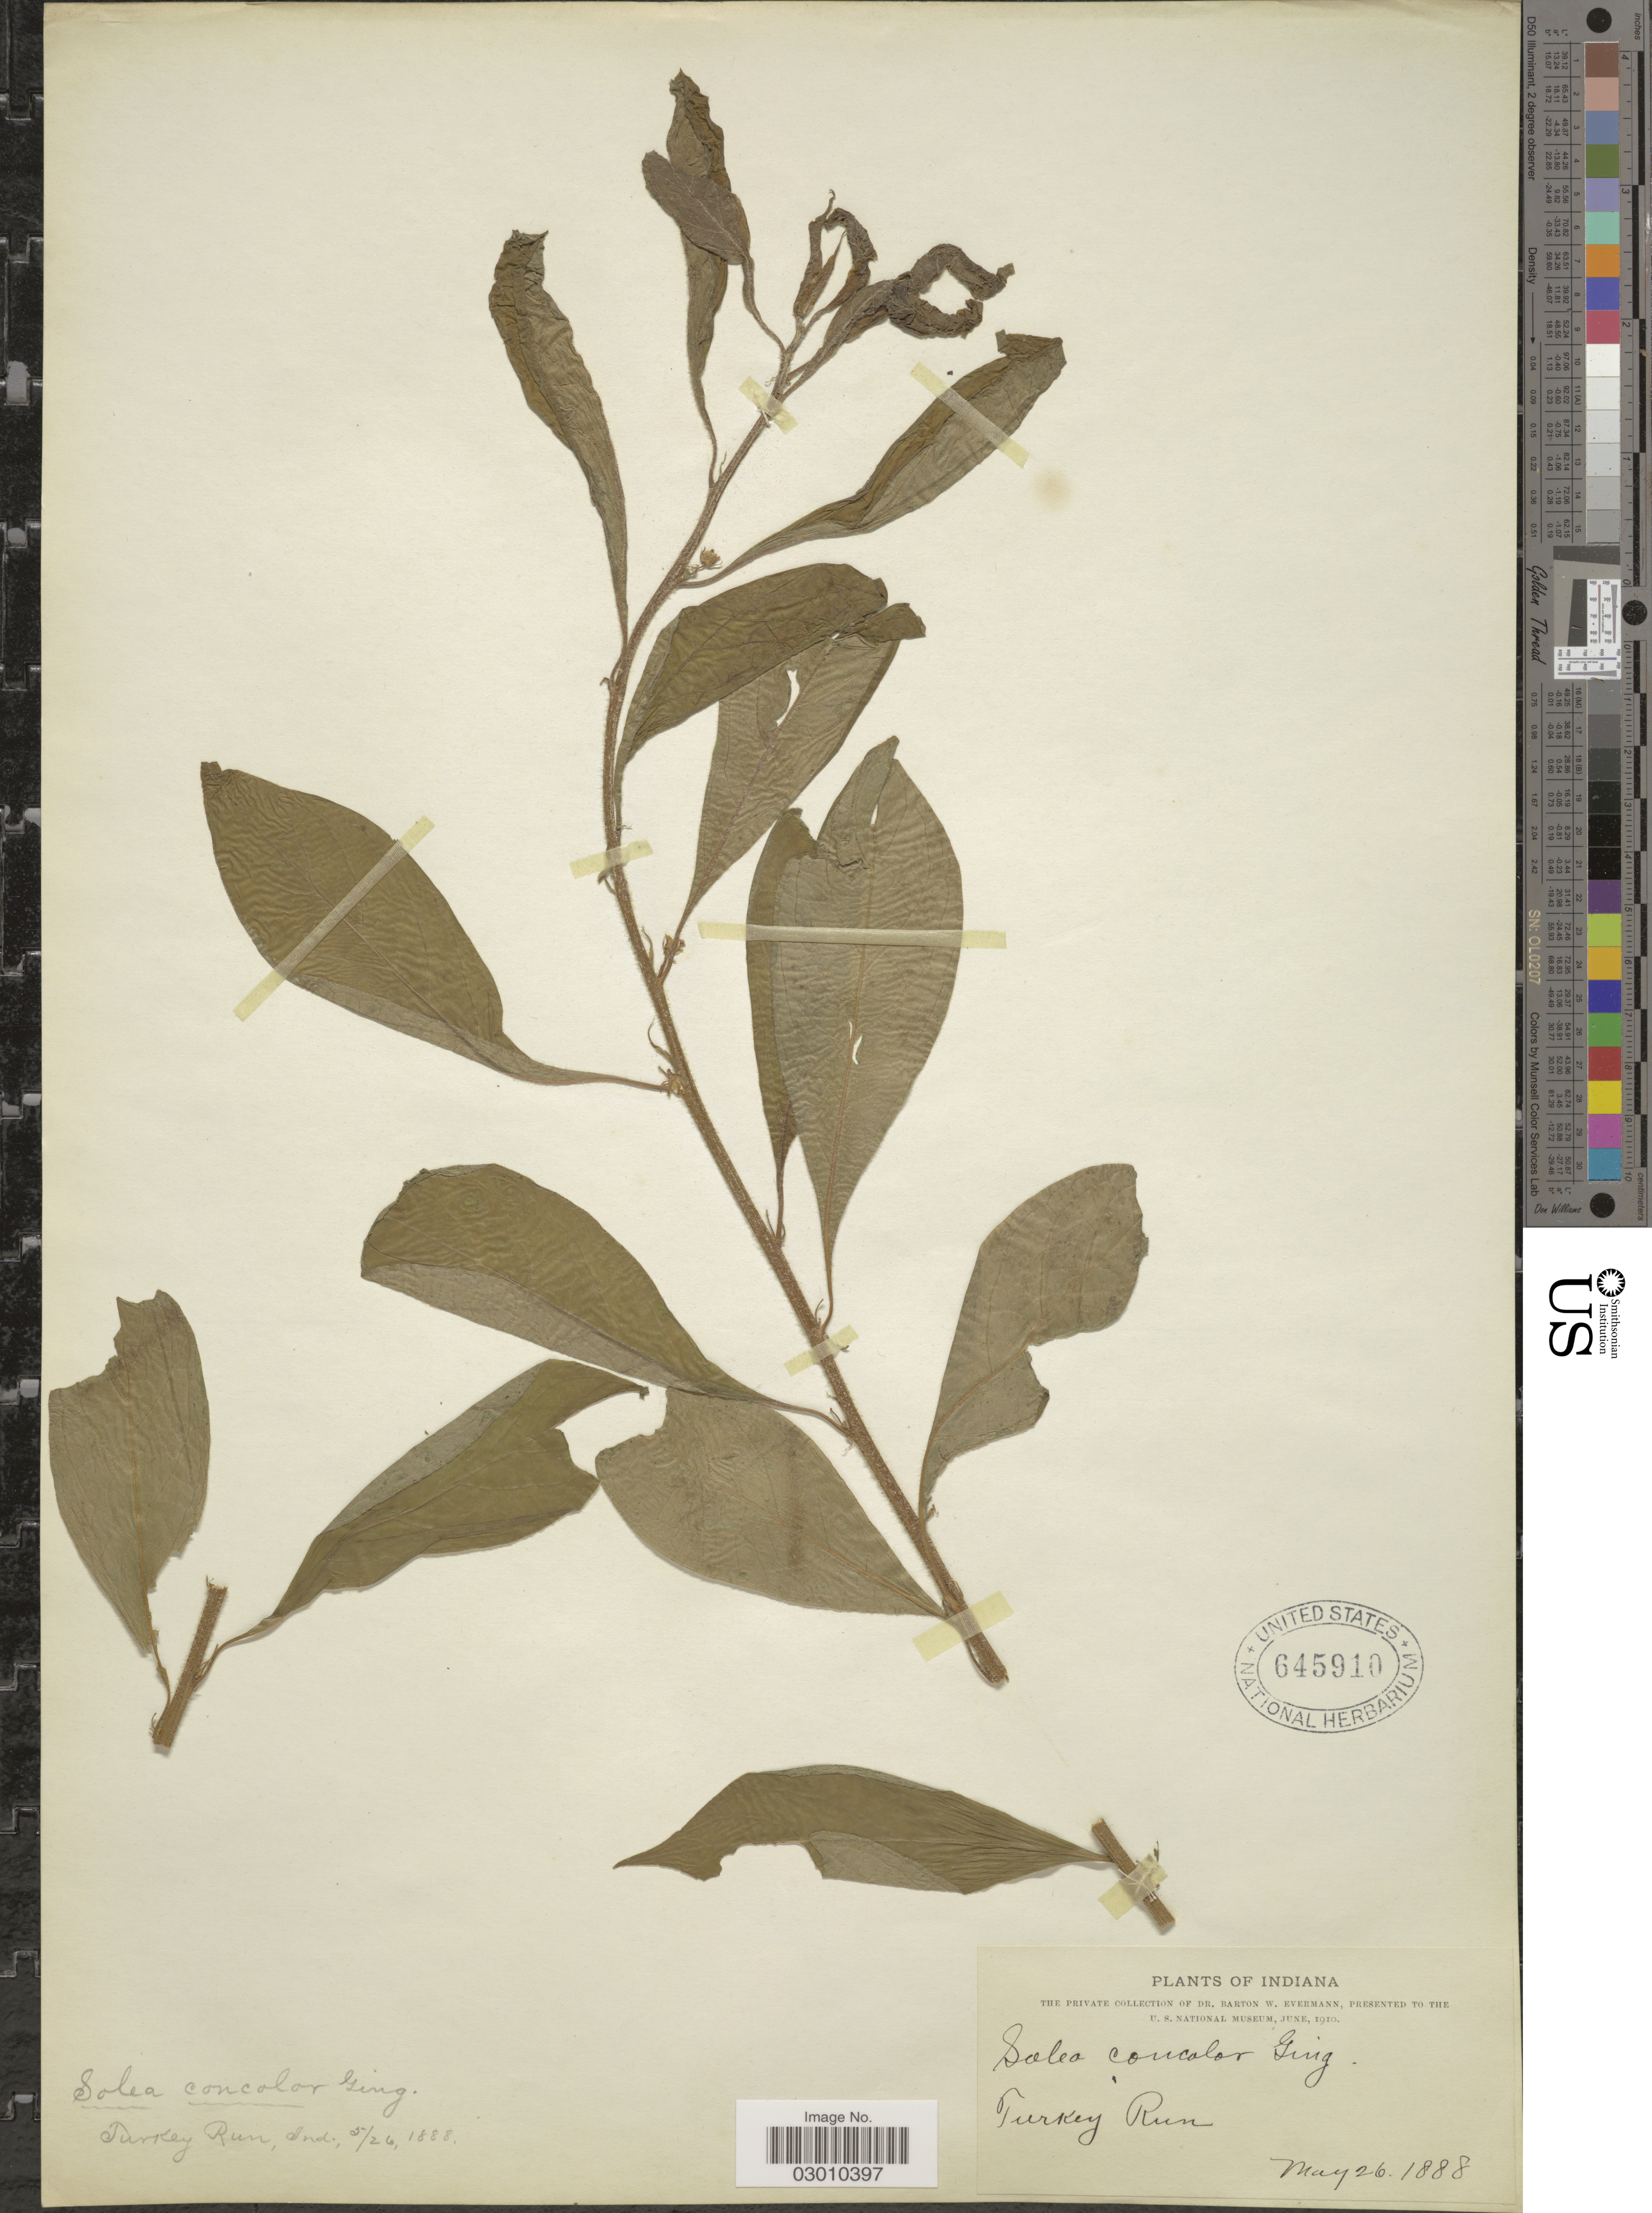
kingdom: Plantae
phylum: Tracheophyta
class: Magnoliopsida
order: Malpighiales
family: Violaceae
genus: Cubelium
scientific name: Cubelium concolor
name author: (T.F. Forst.) Raf. ex Britton & A. Br.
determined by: Strong, Mark T., (BOT), Smithsonian Institution - National Museum of Natural History (UNITED STATES)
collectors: B. W. Evermann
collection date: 1888-05-26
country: United States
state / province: Indiana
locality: Turkey Run.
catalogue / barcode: US 645910